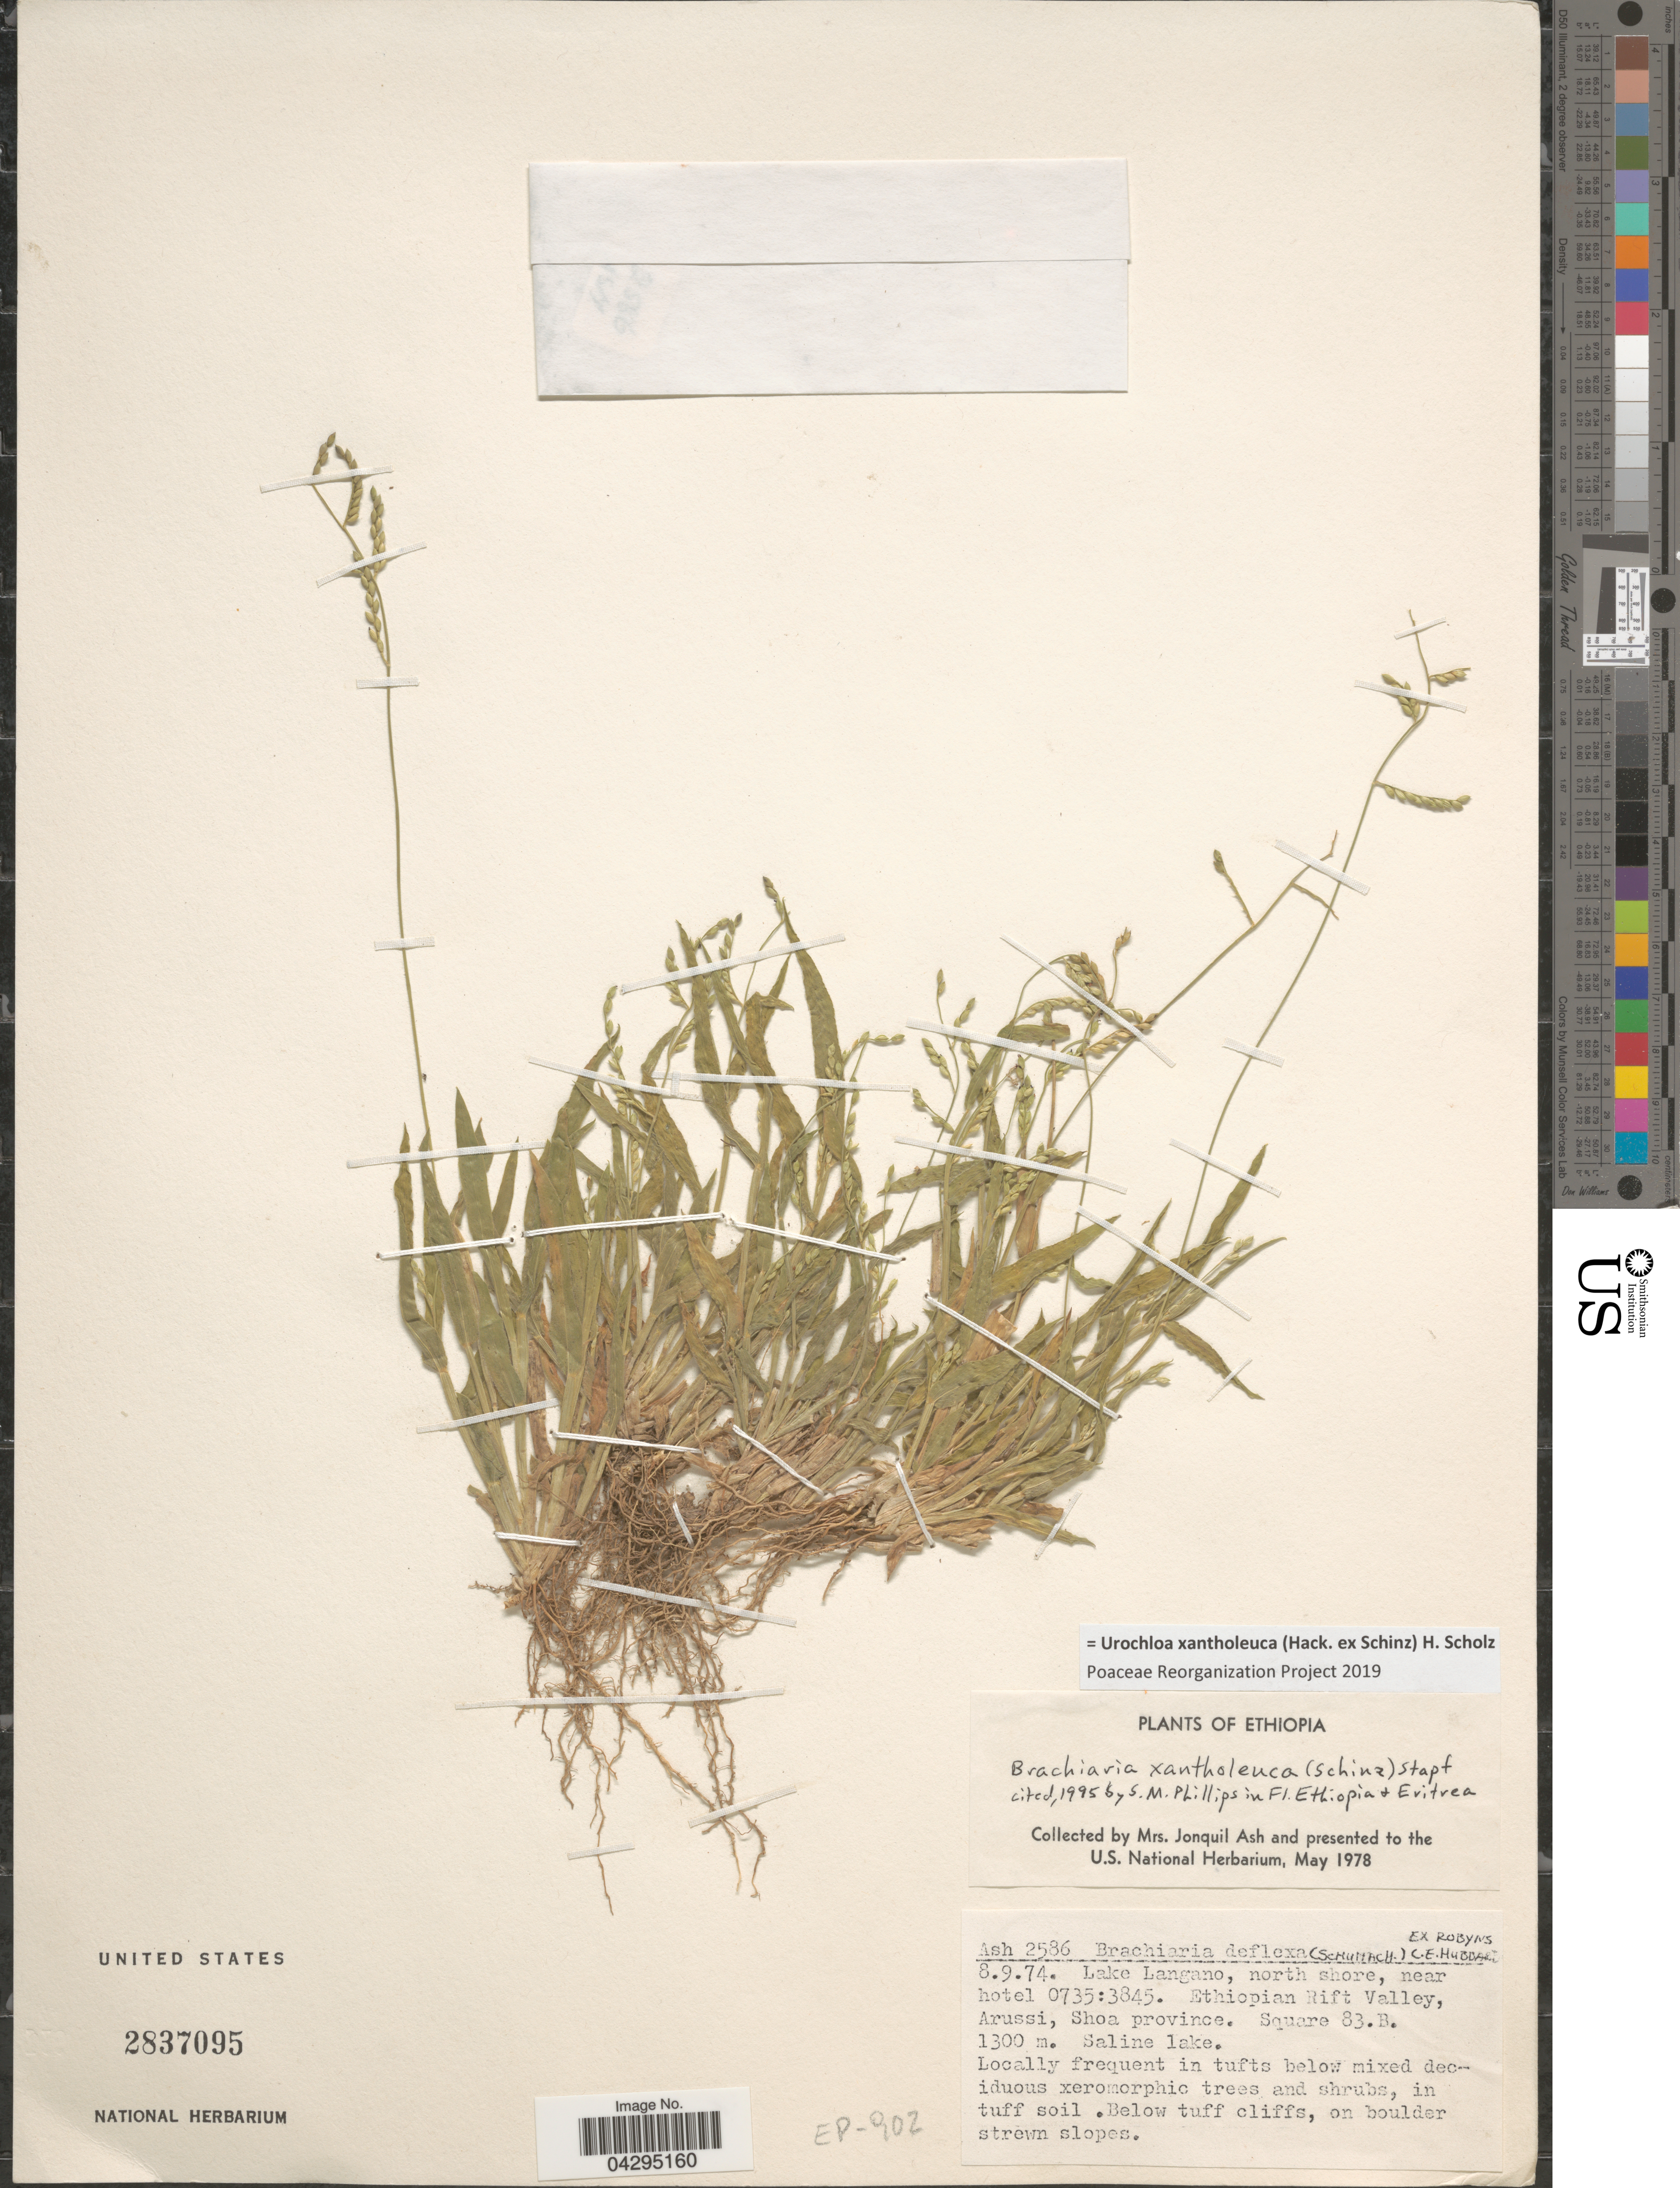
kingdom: Plantae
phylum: Tracheophyta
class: Liliopsida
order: Poales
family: Poaceae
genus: Urochloa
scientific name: Urochloa xantholeuca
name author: (Hack. ex Schinz) H. Scholz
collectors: J. Ash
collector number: Ash 2586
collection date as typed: Transcribed d/m/y: 8/9/74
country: Ethiopia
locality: Lake Langano, north shore, near hotel 0735:3845. Ethiopian Rift Valley, Arussi, Shoa province. Square 83.B. Saline lake.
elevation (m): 1300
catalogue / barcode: US 2837095